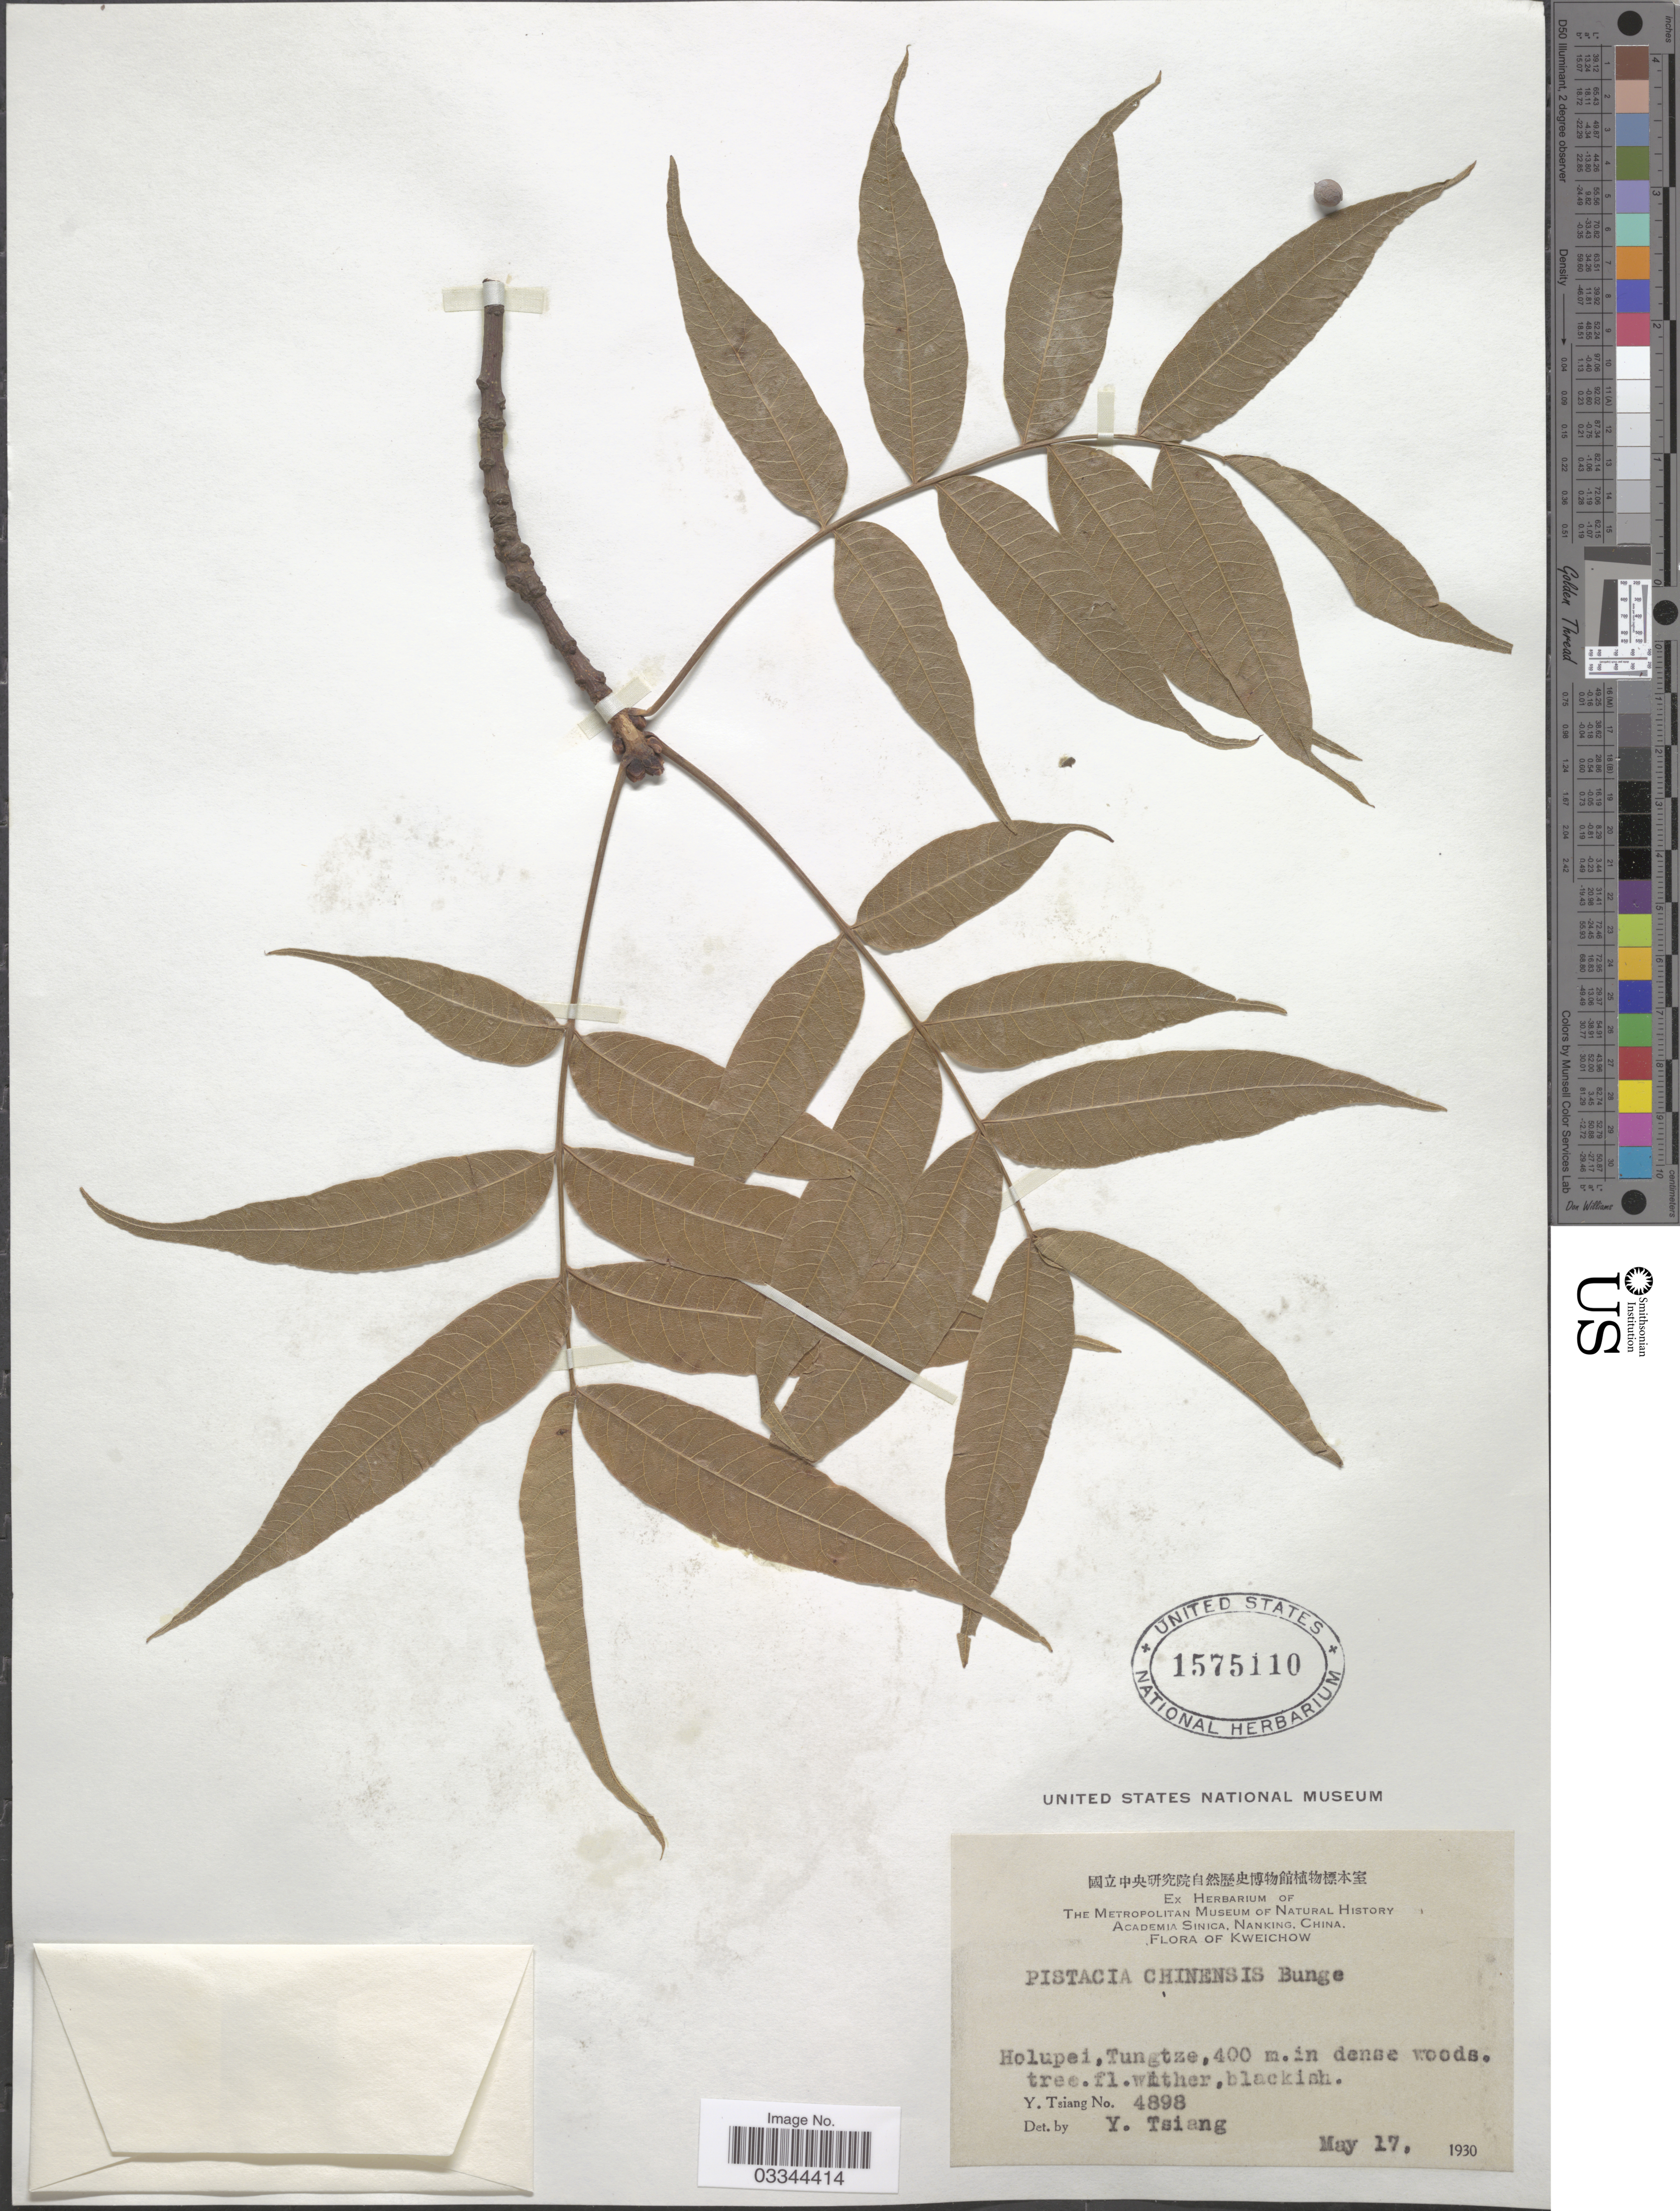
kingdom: Plantae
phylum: Tracheophyta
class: Magnoliopsida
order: Sapindales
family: Anacardiaceae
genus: Pistacia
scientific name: Pistacia chinensis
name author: Bunge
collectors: Y. Tsiang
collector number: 4898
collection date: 1930-05-17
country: China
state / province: Guizhou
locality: Kweichow. Holupei, Tungtze.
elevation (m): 400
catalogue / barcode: US 1575110